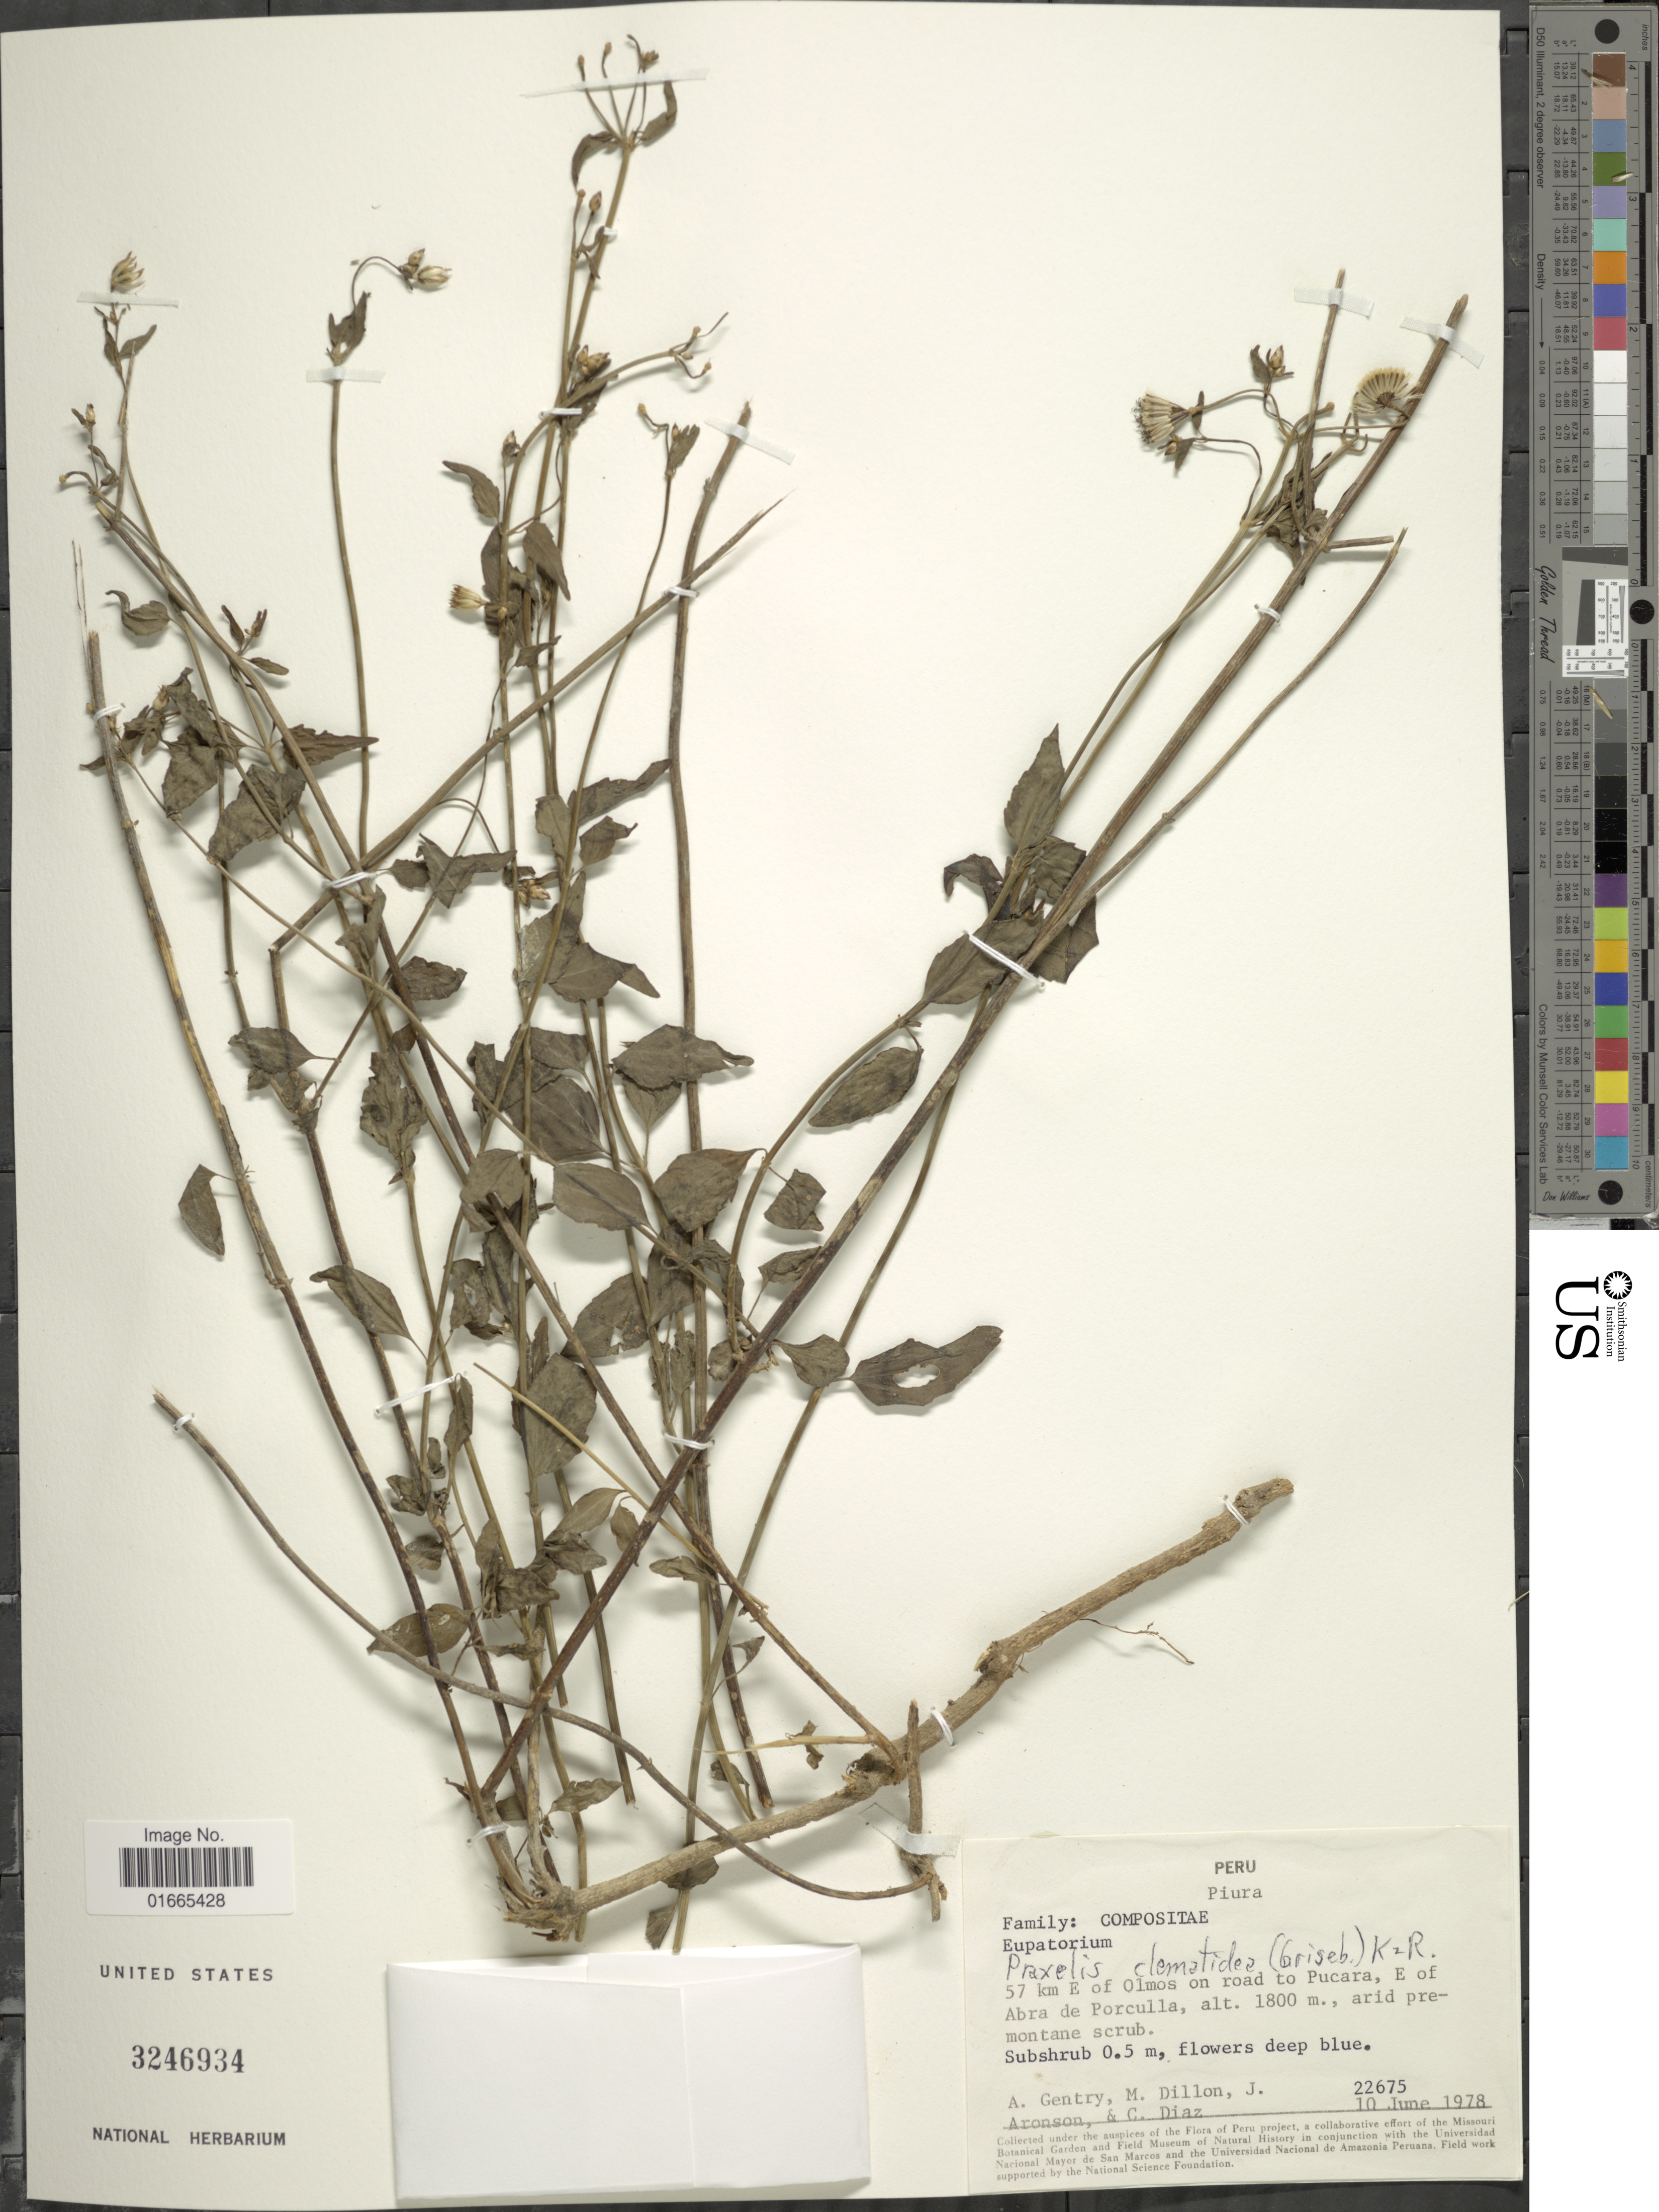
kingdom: Plantae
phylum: Tracheophyta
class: Magnoliopsida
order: Asterales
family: Asteraceae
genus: Praxelis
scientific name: Praxelis clematidea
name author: (Griseb.) R.M. King & H. Rob.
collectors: A. H. Gentry, M. O. Dillon, J. Aronson & C. Díaz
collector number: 22675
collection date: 1978-06-10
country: Peru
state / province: Piura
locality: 57 km E of Olmos on road to Pucara, E of Abra de Porculla.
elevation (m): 1800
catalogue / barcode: US 3246934